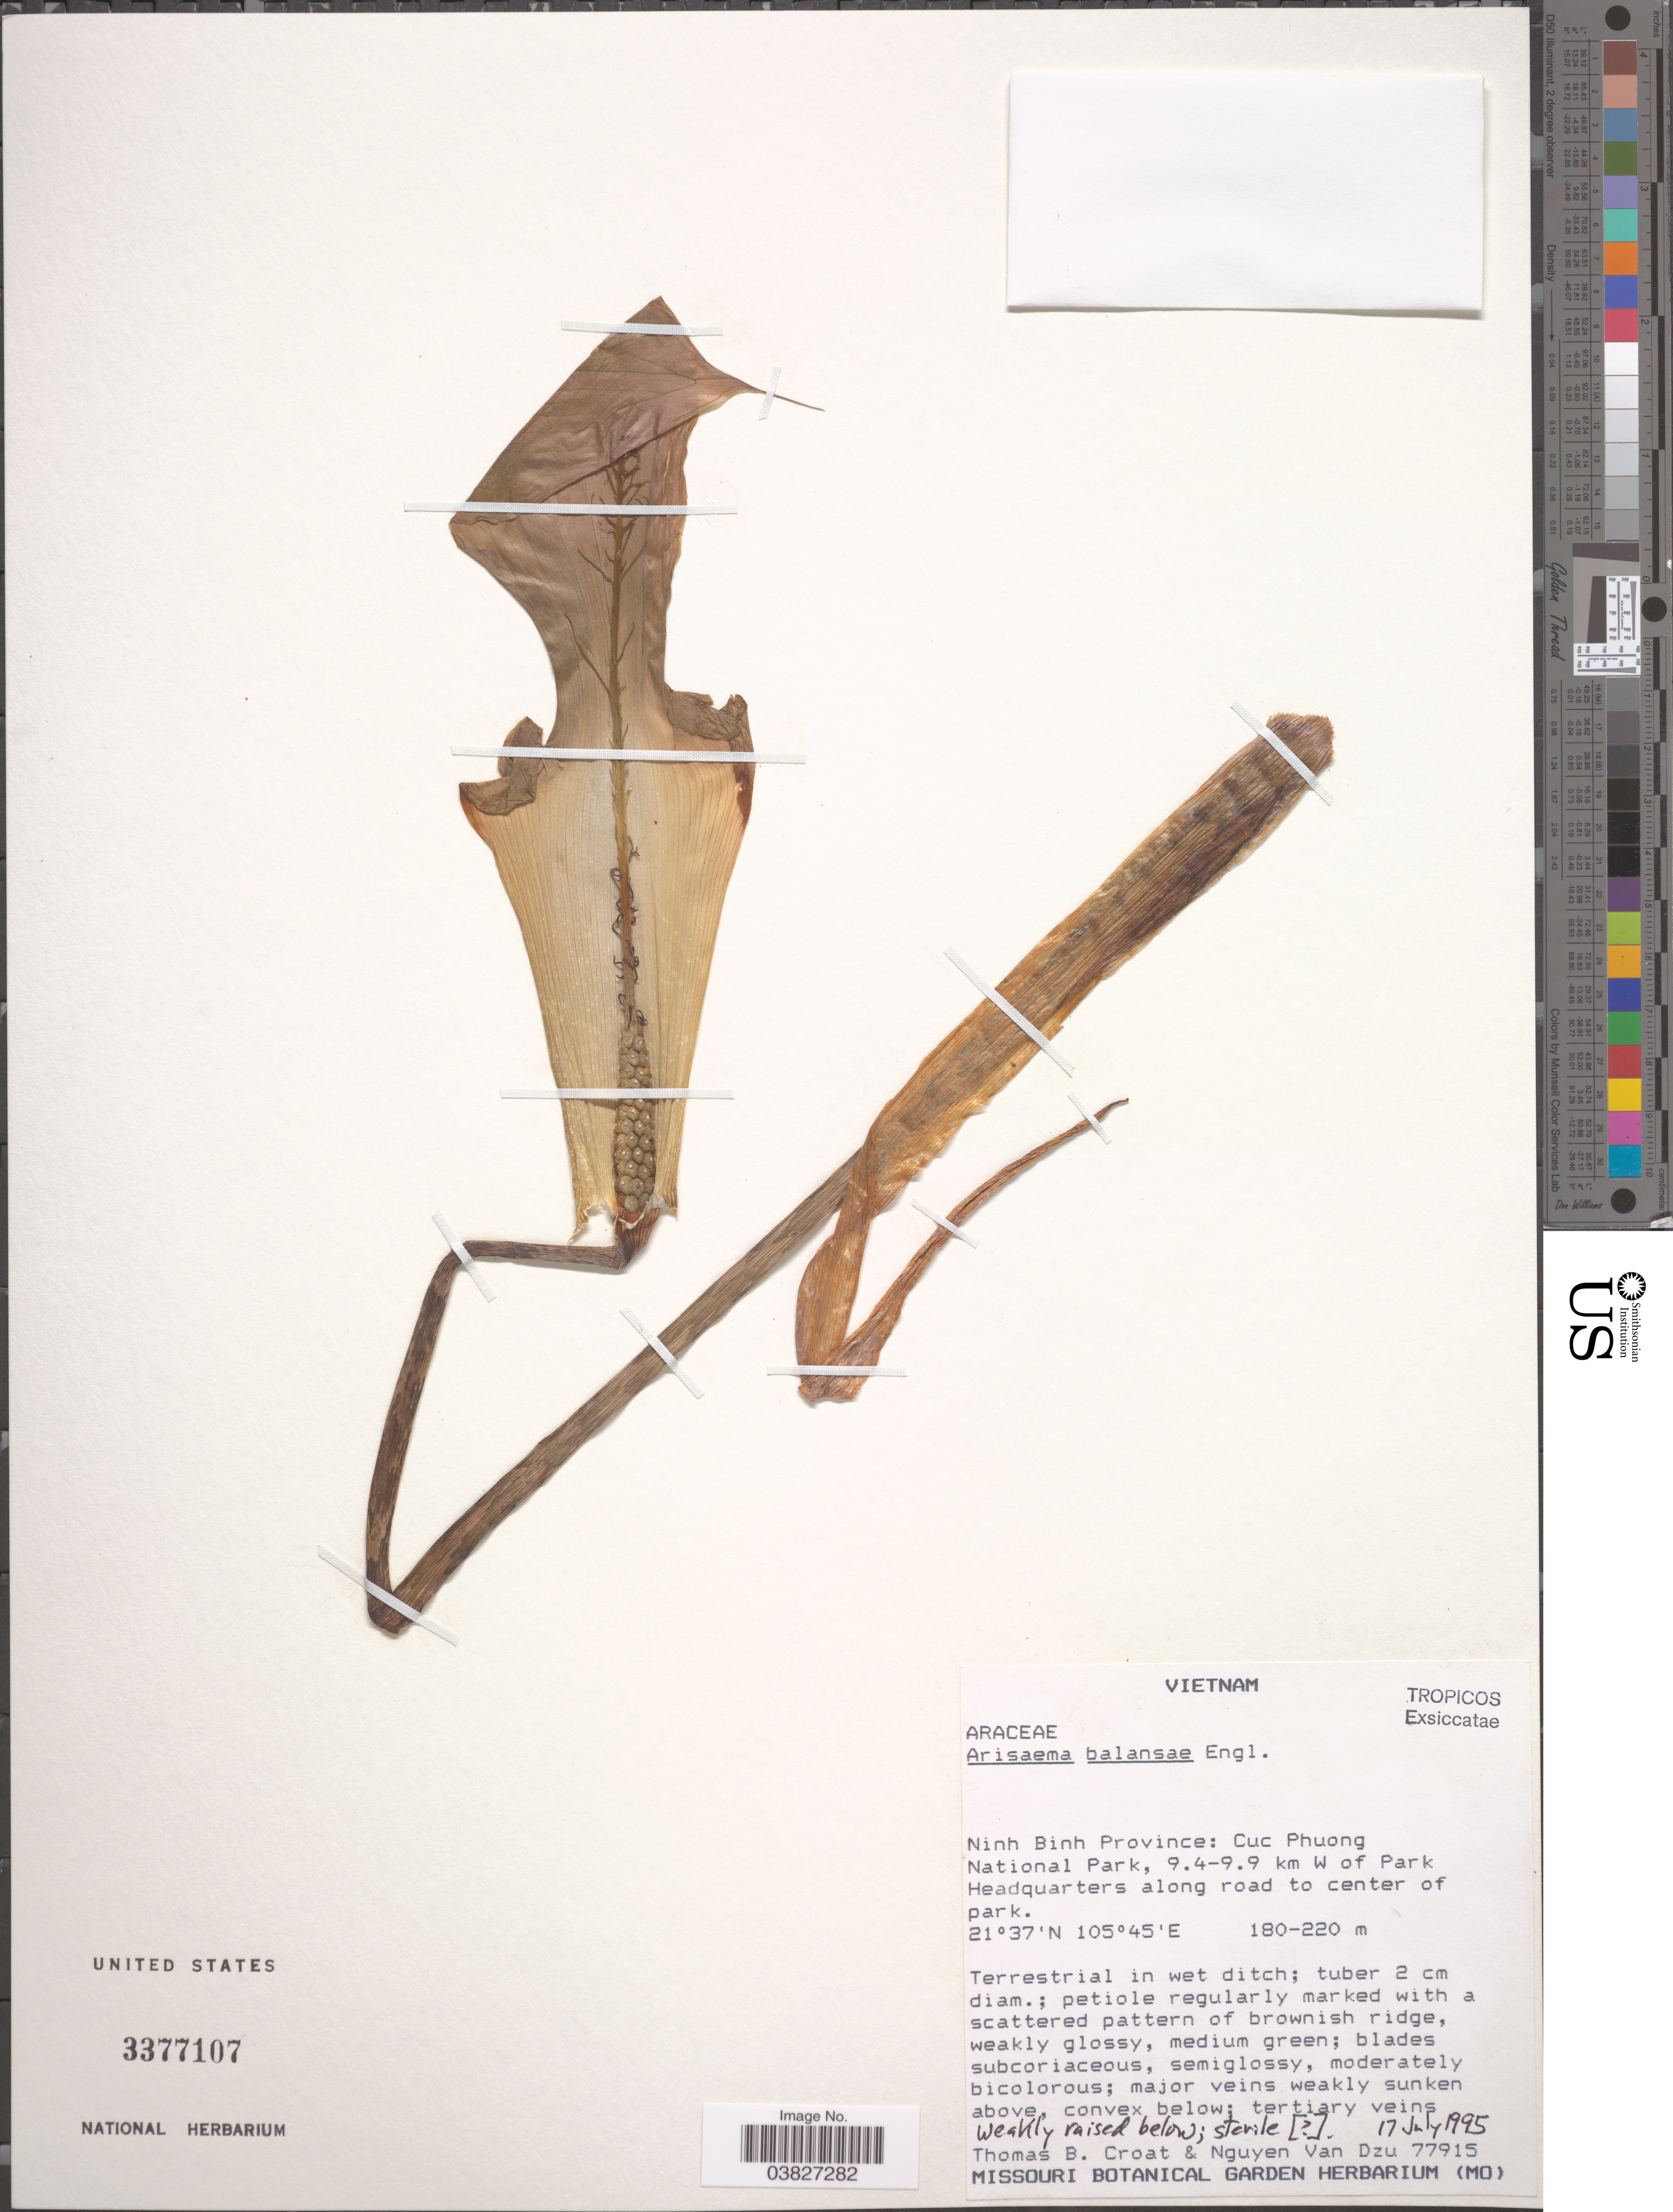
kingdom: Plantae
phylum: Tracheophyta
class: Liliopsida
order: Alismatales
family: Araceae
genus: Arisaema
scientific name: Arisaema balansae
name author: Engl.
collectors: T. B. Croat & V. D. Nguyen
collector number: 77915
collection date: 1995-07-17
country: Vietnam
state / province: Ninh Binh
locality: Cuc Phuong National Park, 9.4-9.9 km W of Park Headquarters along road to center of park.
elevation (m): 180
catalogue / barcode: US 3377107